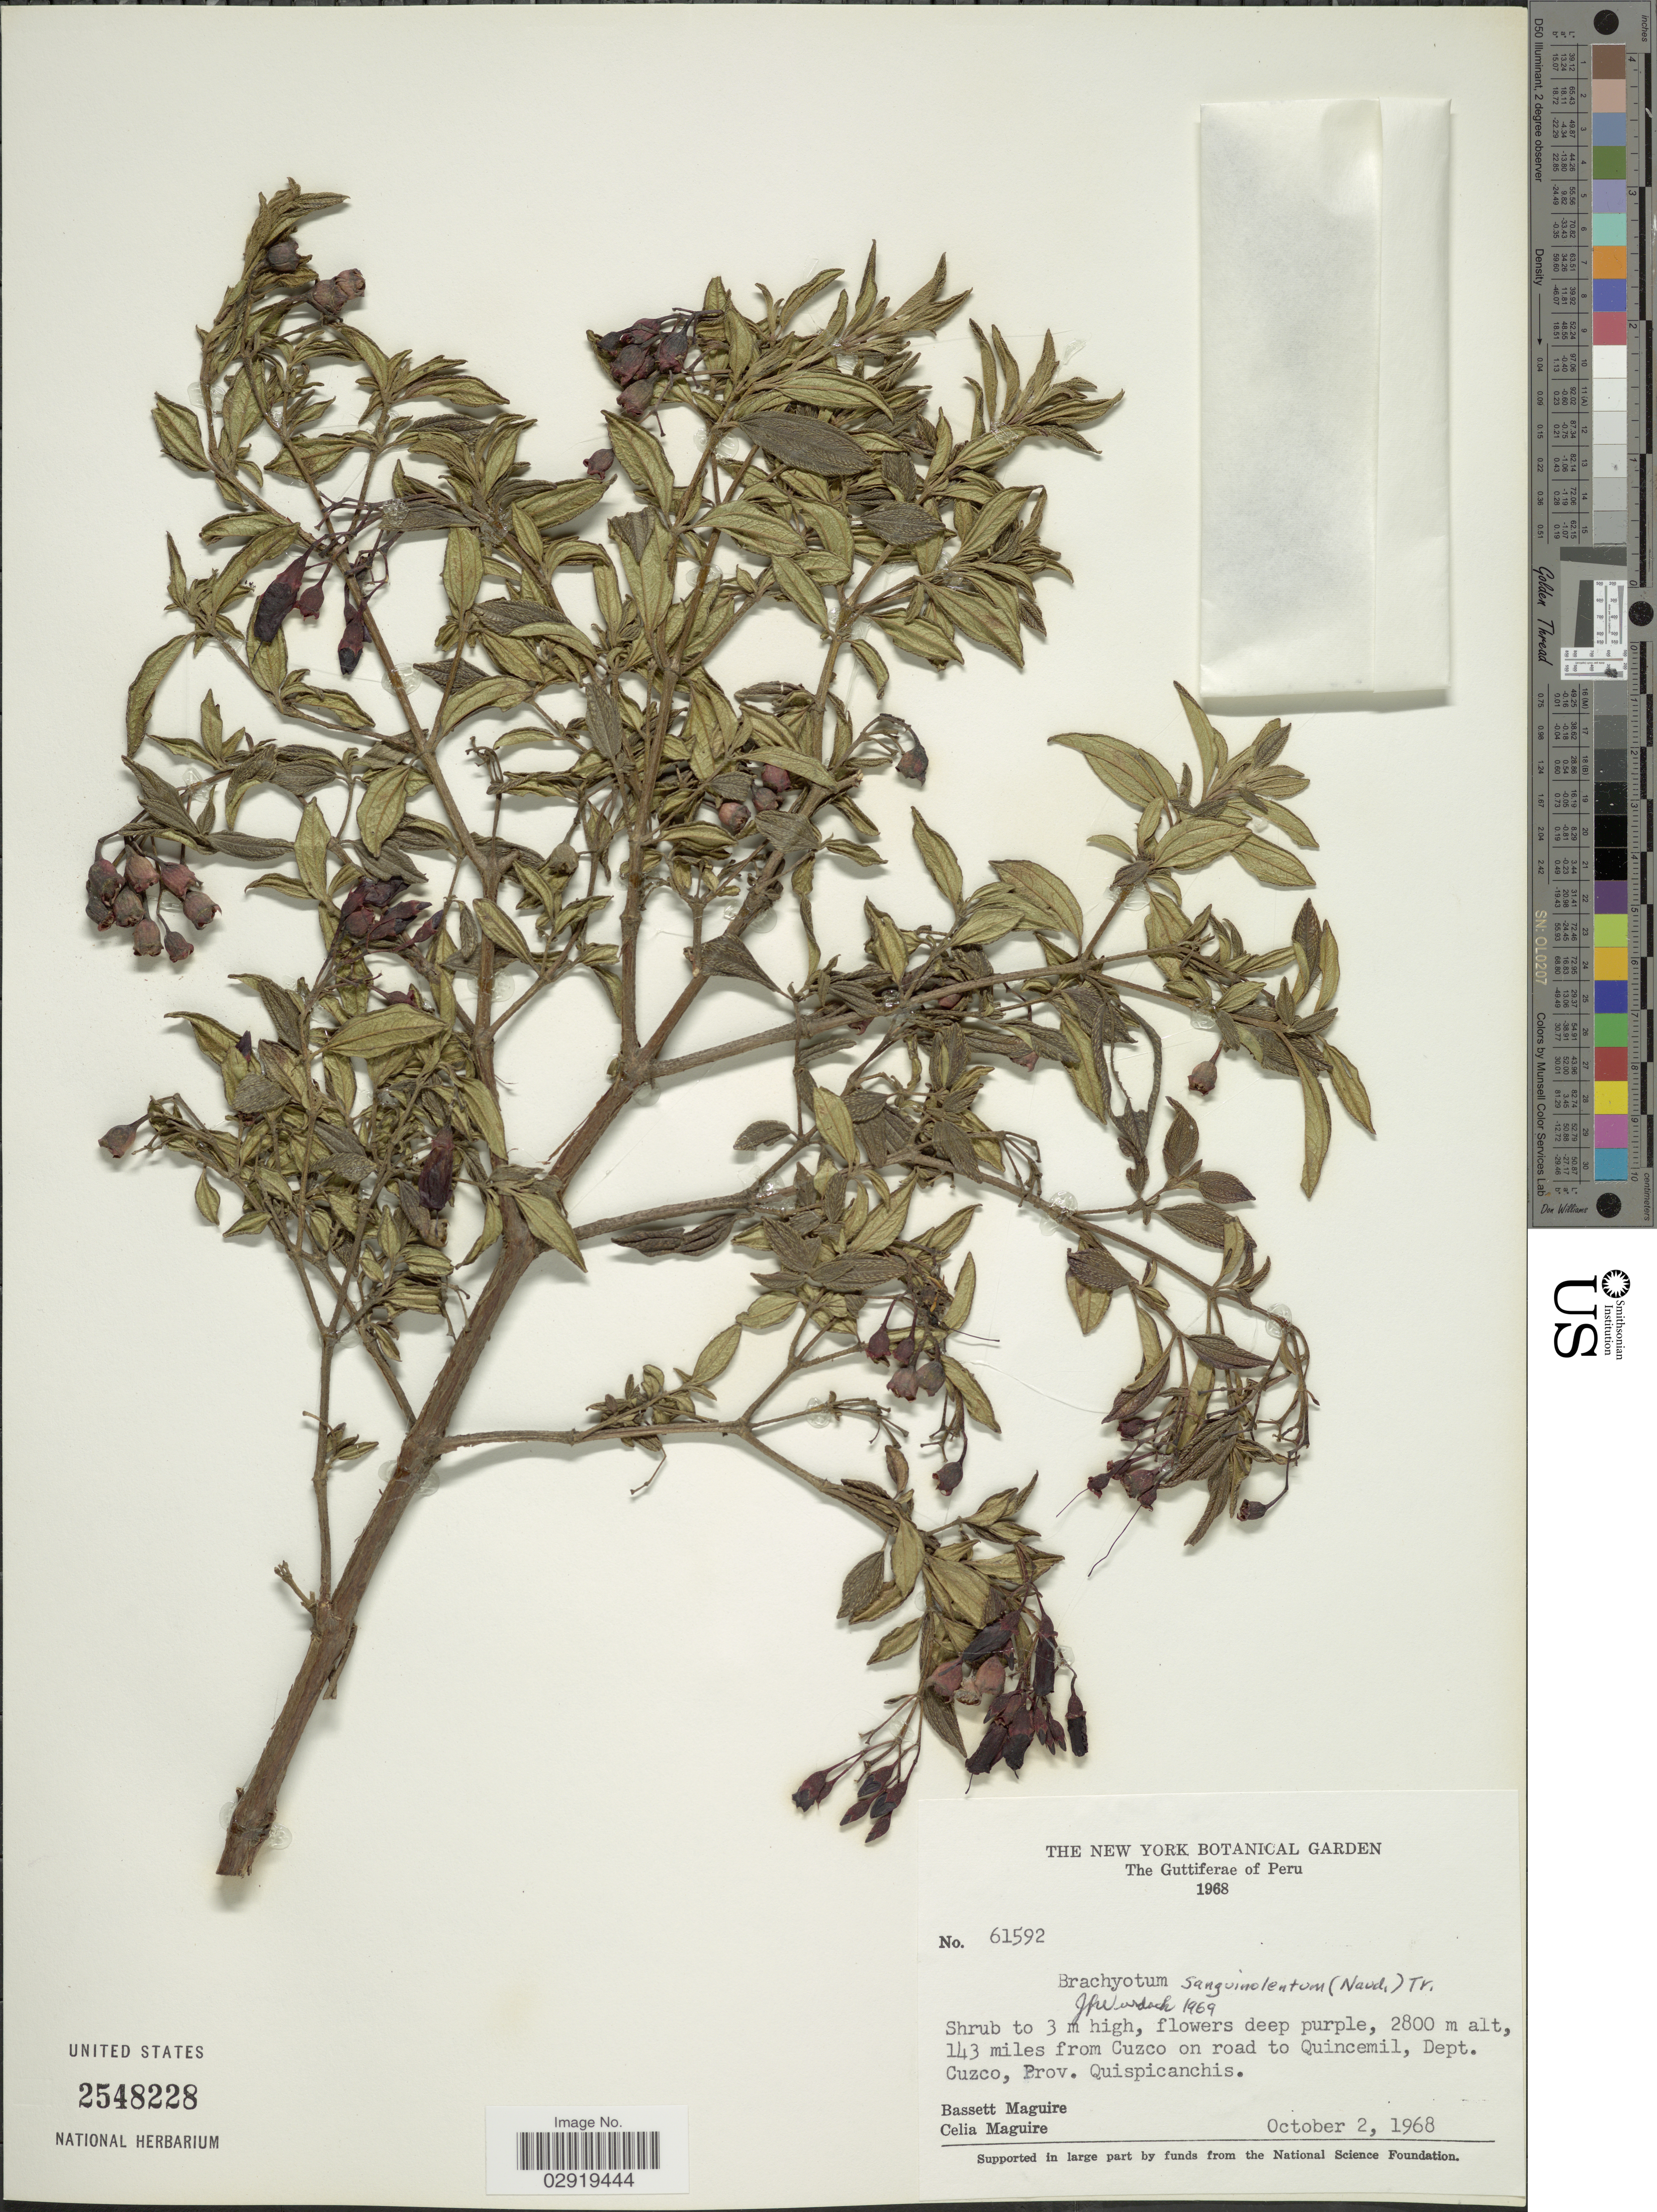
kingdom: Plantae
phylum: Tracheophyta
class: Magnoliopsida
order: Myrtales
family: Melastomataceae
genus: Brachyotum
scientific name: Brachyotum sanguinolentum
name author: (Naudin) Triana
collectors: B. Maguire & C. K. Maguire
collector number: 61592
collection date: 1968-10-02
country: Peru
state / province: Cusco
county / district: Quispicanchis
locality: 143 miles from Cuzco on road to Quincemil, Dept. Cuzco, Prov. Quispicanchis.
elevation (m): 2800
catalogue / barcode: US 2548228